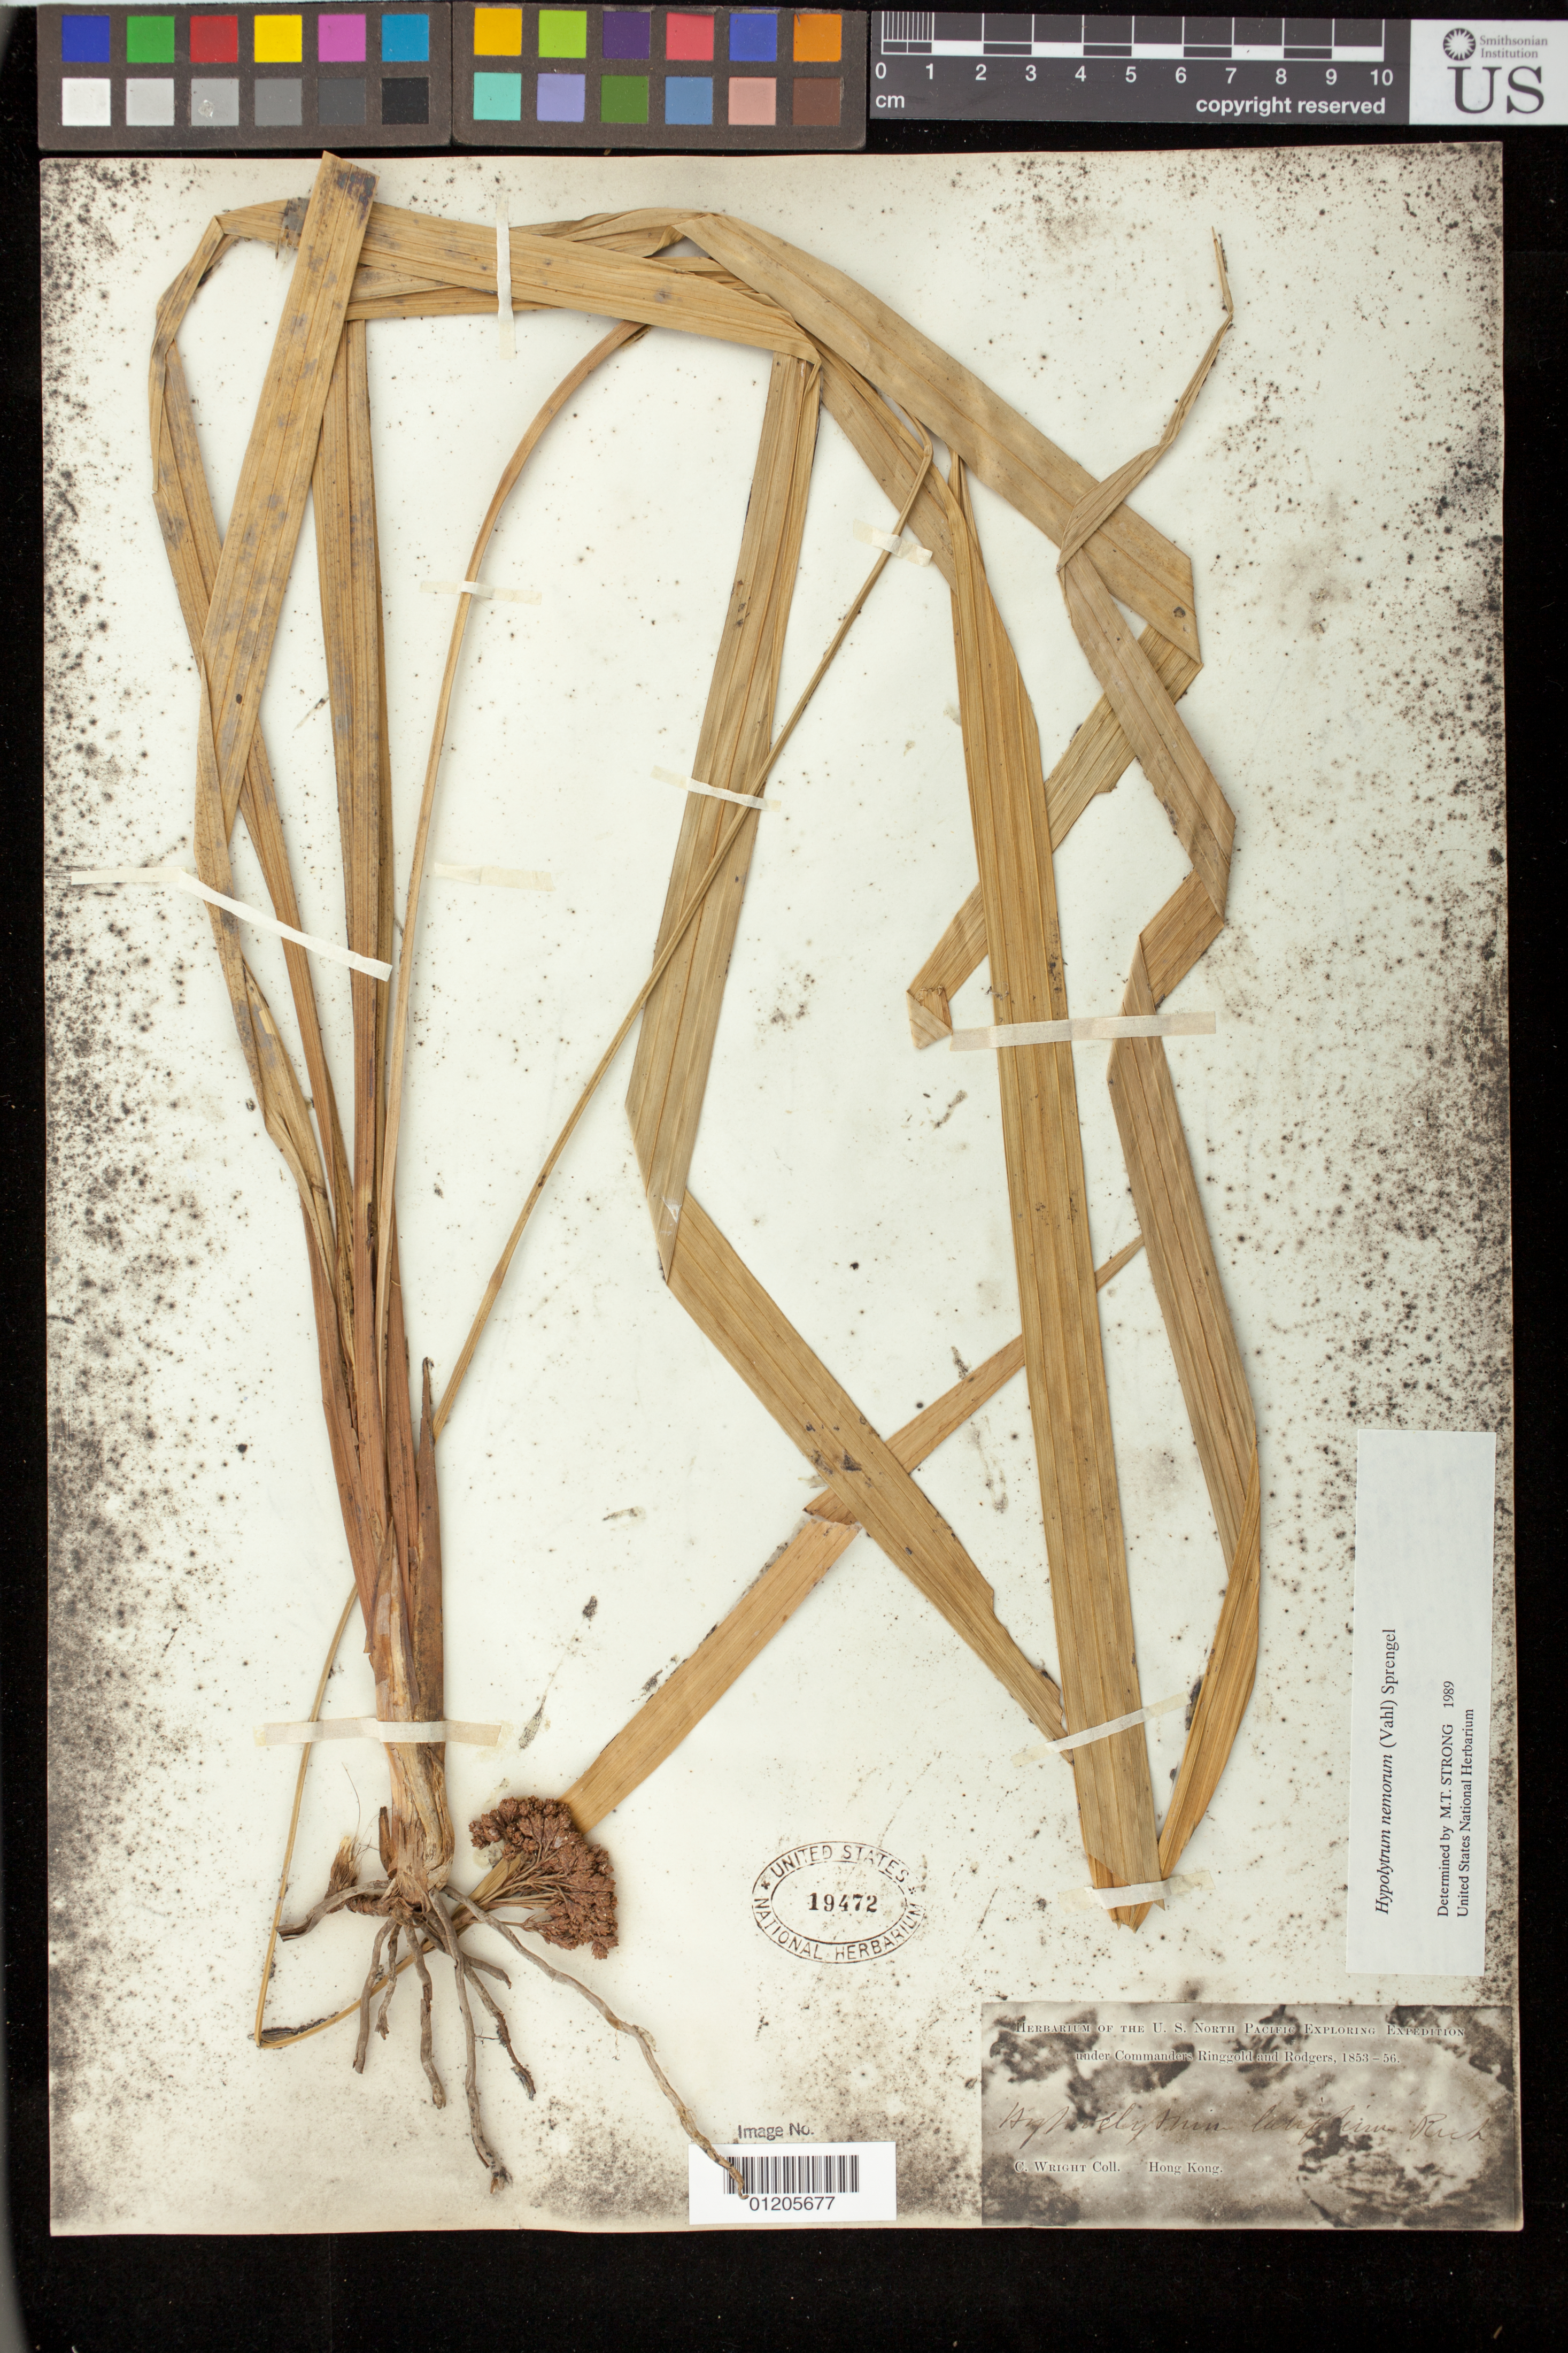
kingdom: Plantae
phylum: Tracheophyta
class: Liliopsida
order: Poales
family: Cyperaceae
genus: Hypolytrum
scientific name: Hypolytrum nemorum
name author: (Vahl) Spreng.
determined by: Strong, M. T., (US), Smithsonian Institution - National Museum of Natural History (UNITED STATES)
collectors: C. Wright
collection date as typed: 1853 to -- -- 1856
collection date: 1853/1856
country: China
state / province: Hong Kong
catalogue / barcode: US 19472